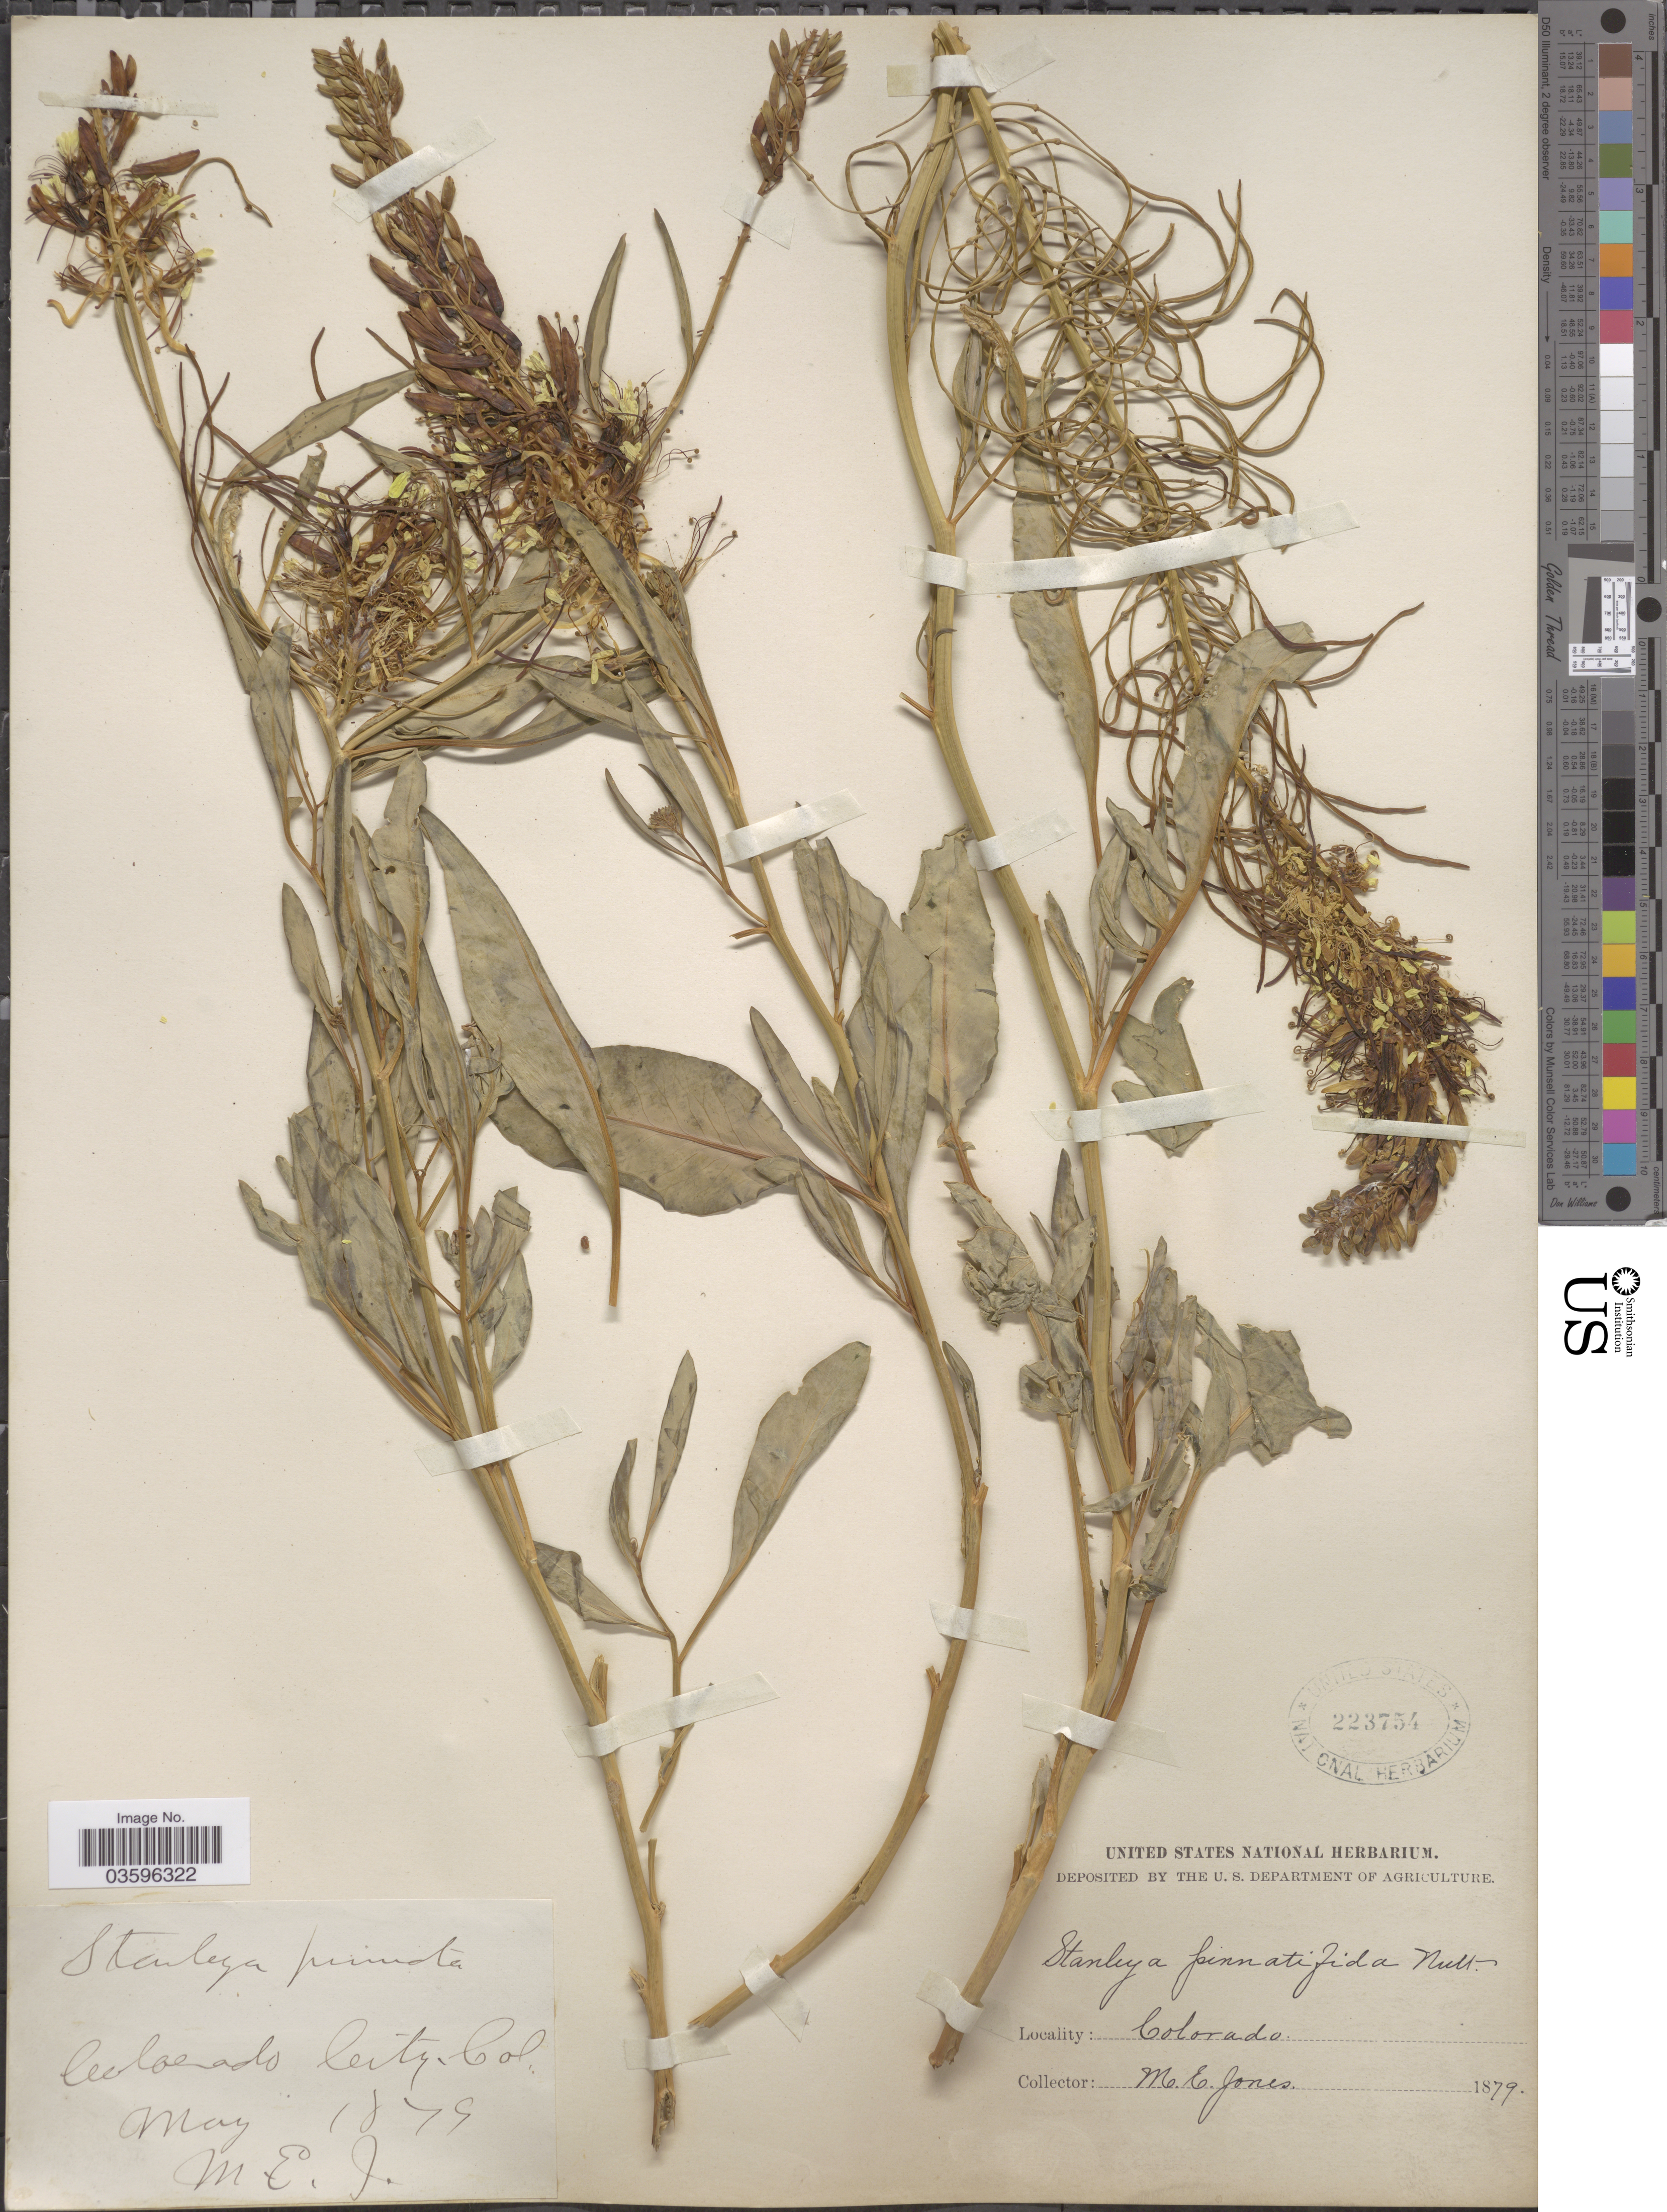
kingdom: Plantae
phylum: Tracheophyta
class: Magnoliopsida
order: Brassicales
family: Brassicaceae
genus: Stanleya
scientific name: Stanleya pinnata var. integrifolia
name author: (E. James) Rollins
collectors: M. E. Jones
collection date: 1879-05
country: United States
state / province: Colorado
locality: Colorado City.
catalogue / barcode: US 223754